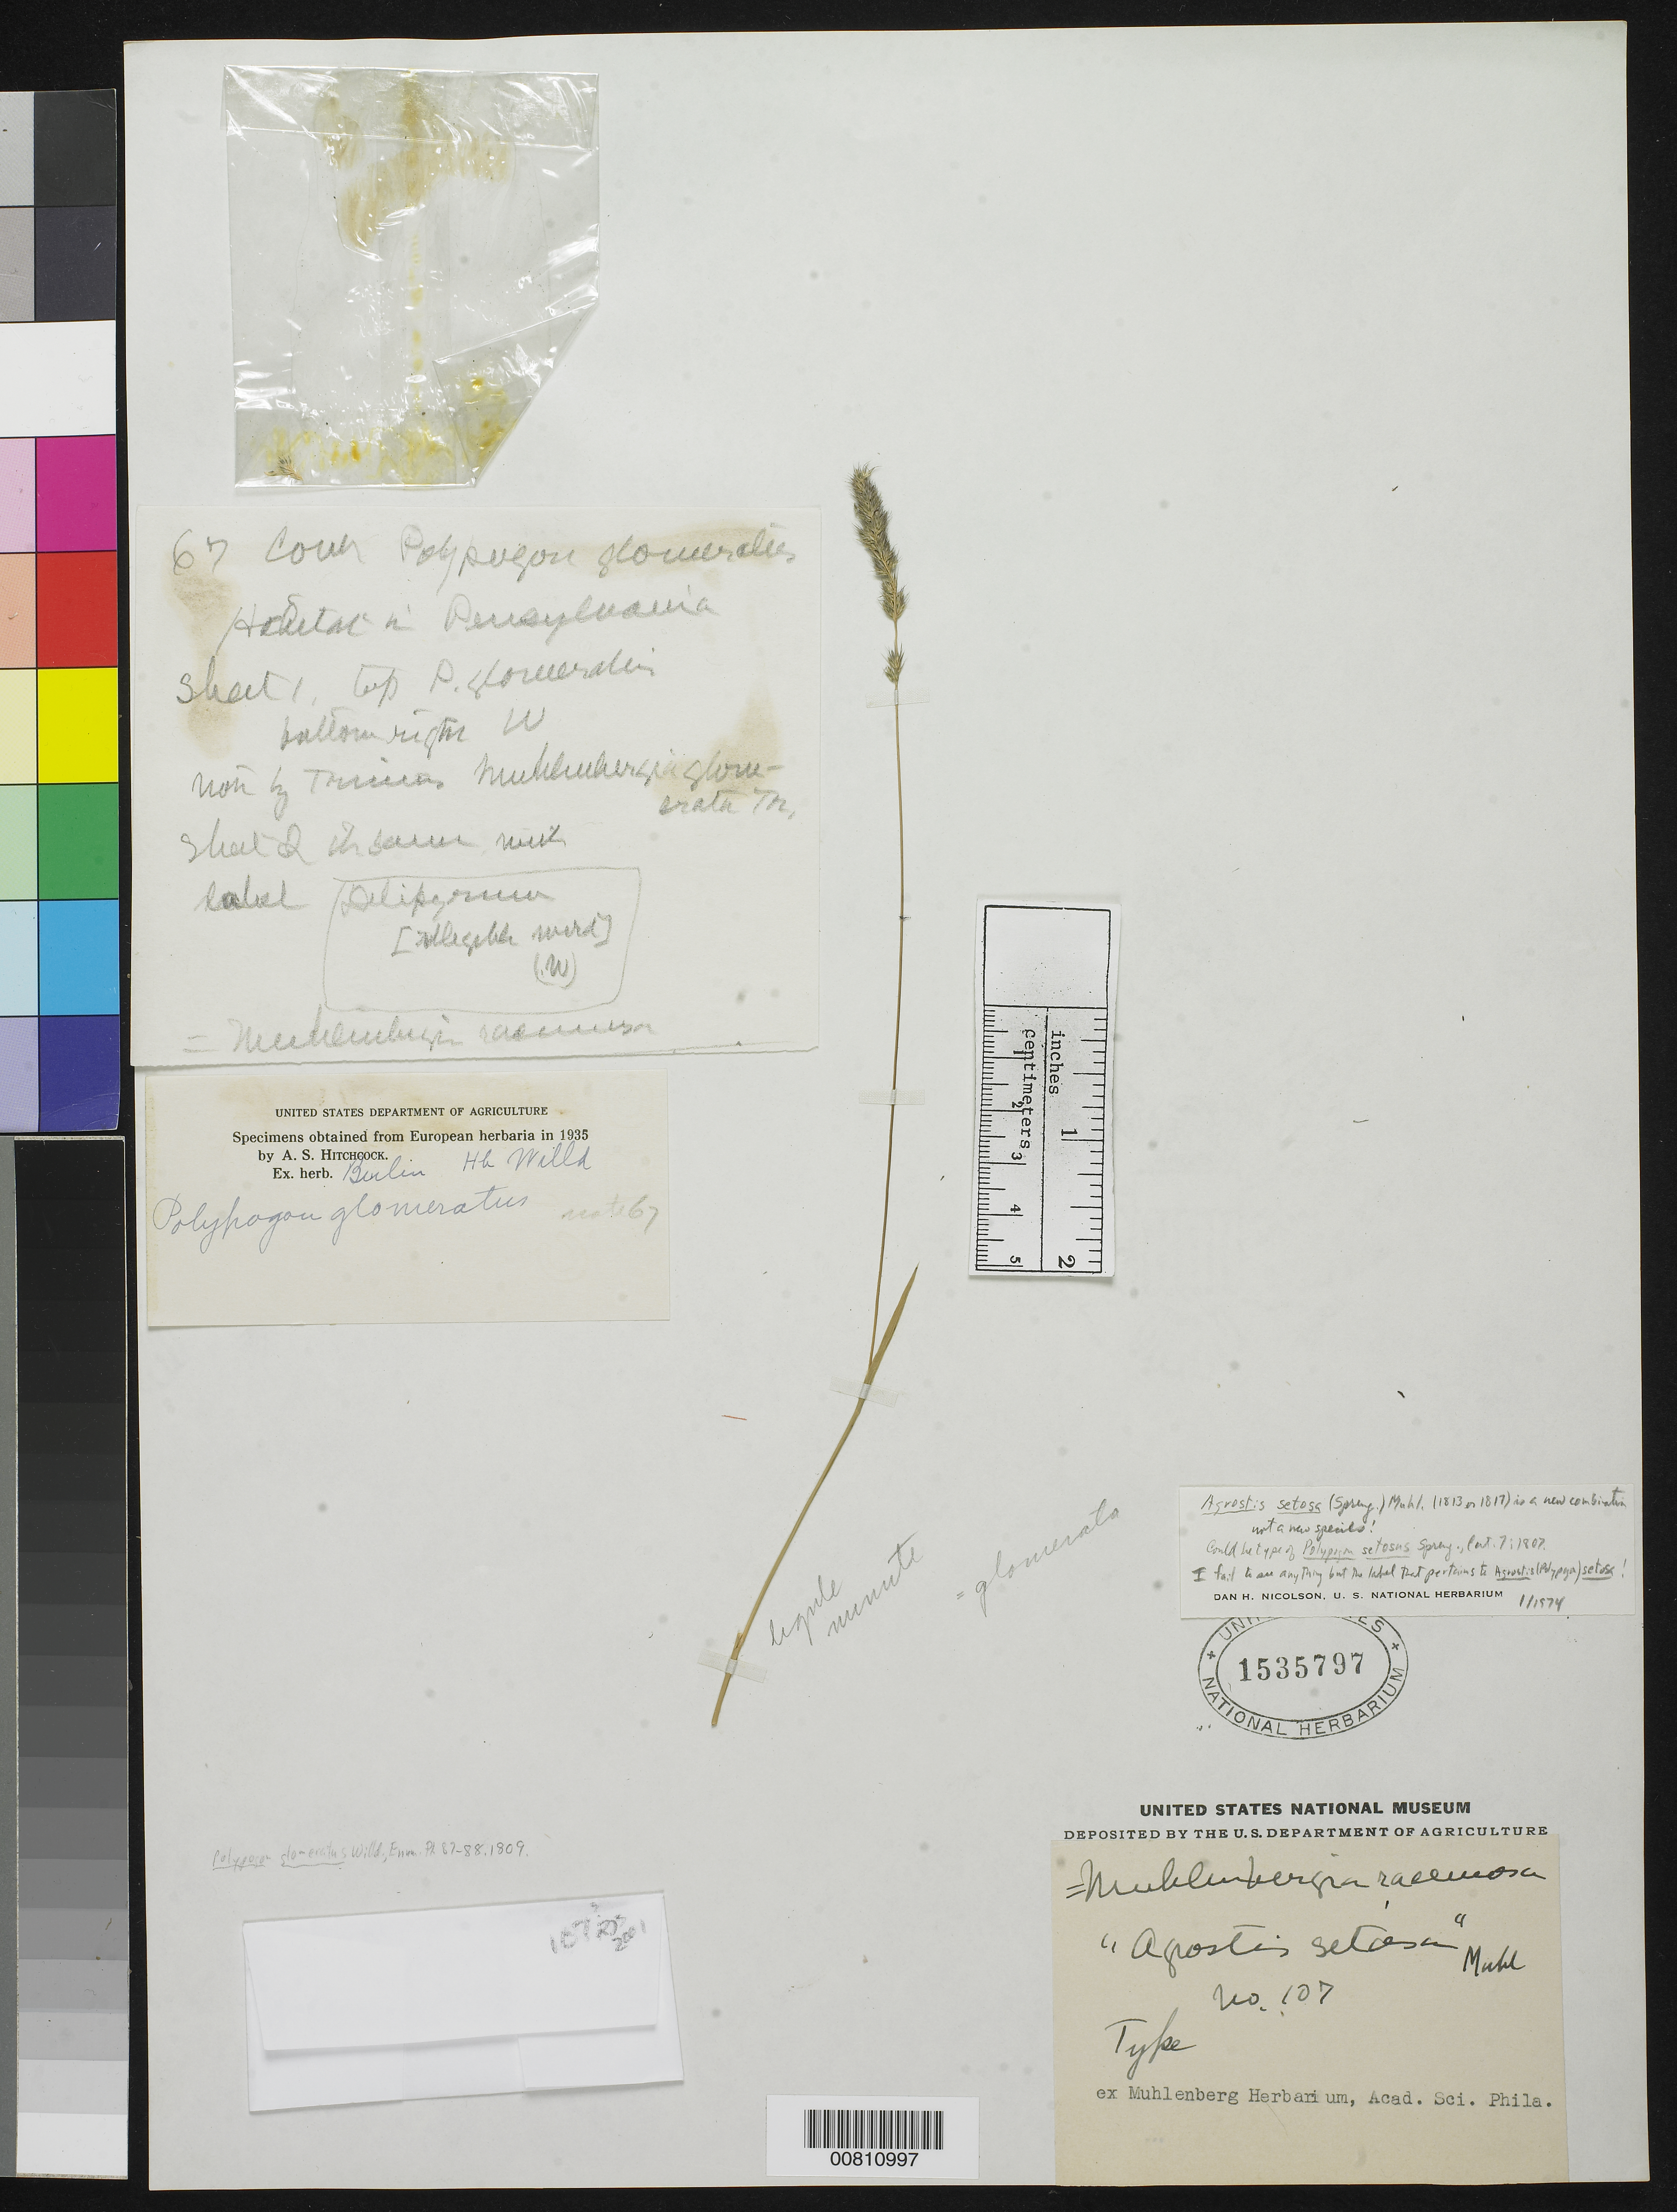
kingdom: Plantae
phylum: Tracheophyta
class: Liliopsida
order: Poales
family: Poaceae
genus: Polypogon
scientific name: Polypogon glomeratus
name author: Willd.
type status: Isotype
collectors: ex herb. Willdenow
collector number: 67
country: United States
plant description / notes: Cited by Peterson 2001 (Contr. U.S. Natl. Herb. 41).; Fragment of type ex herb. Willd. (Berlin). Also mounted with fragment of type, no. 107 ex Muhlenberg Herb. (Acad. Sci. Phila.).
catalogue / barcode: US 1535797